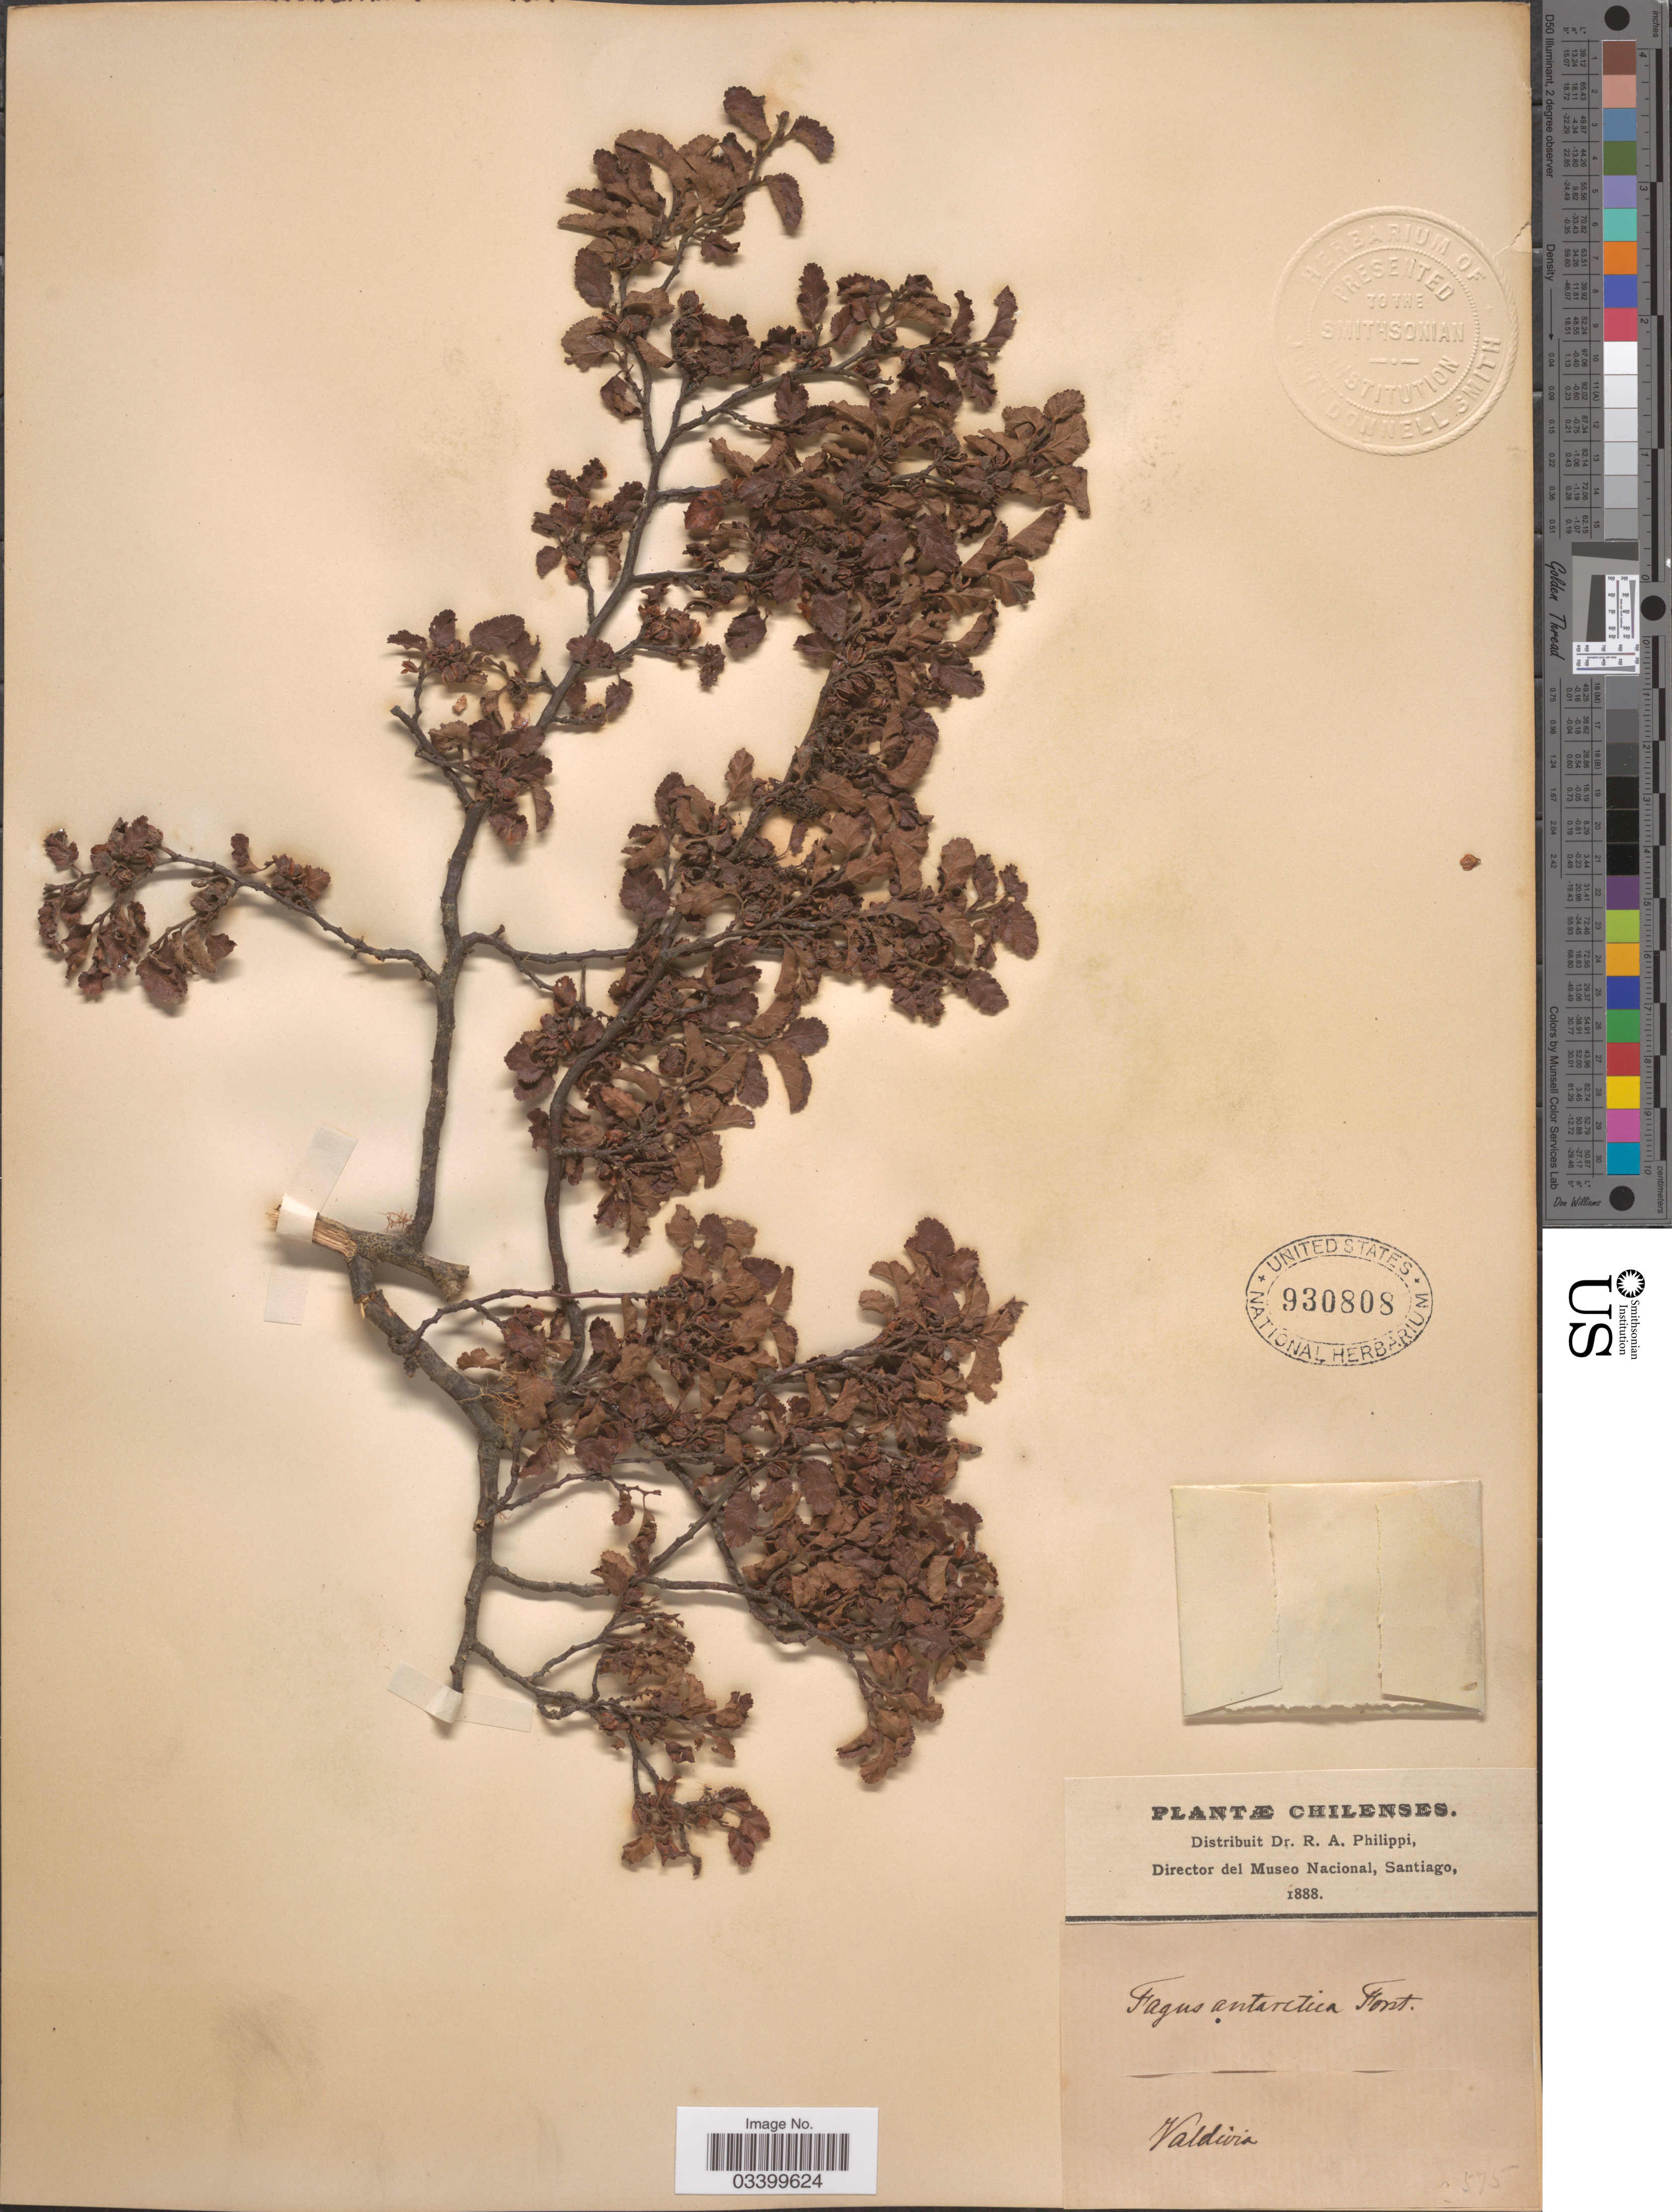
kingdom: Plantae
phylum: Tracheophyta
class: Magnoliopsida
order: Fagales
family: Nothofagaceae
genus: Nothofagus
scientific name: Nothofagus antarctica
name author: (G. Forst.) Oerst.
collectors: ex. herb. R.A. Philippi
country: Chile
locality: Valdivia.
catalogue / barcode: US 930808